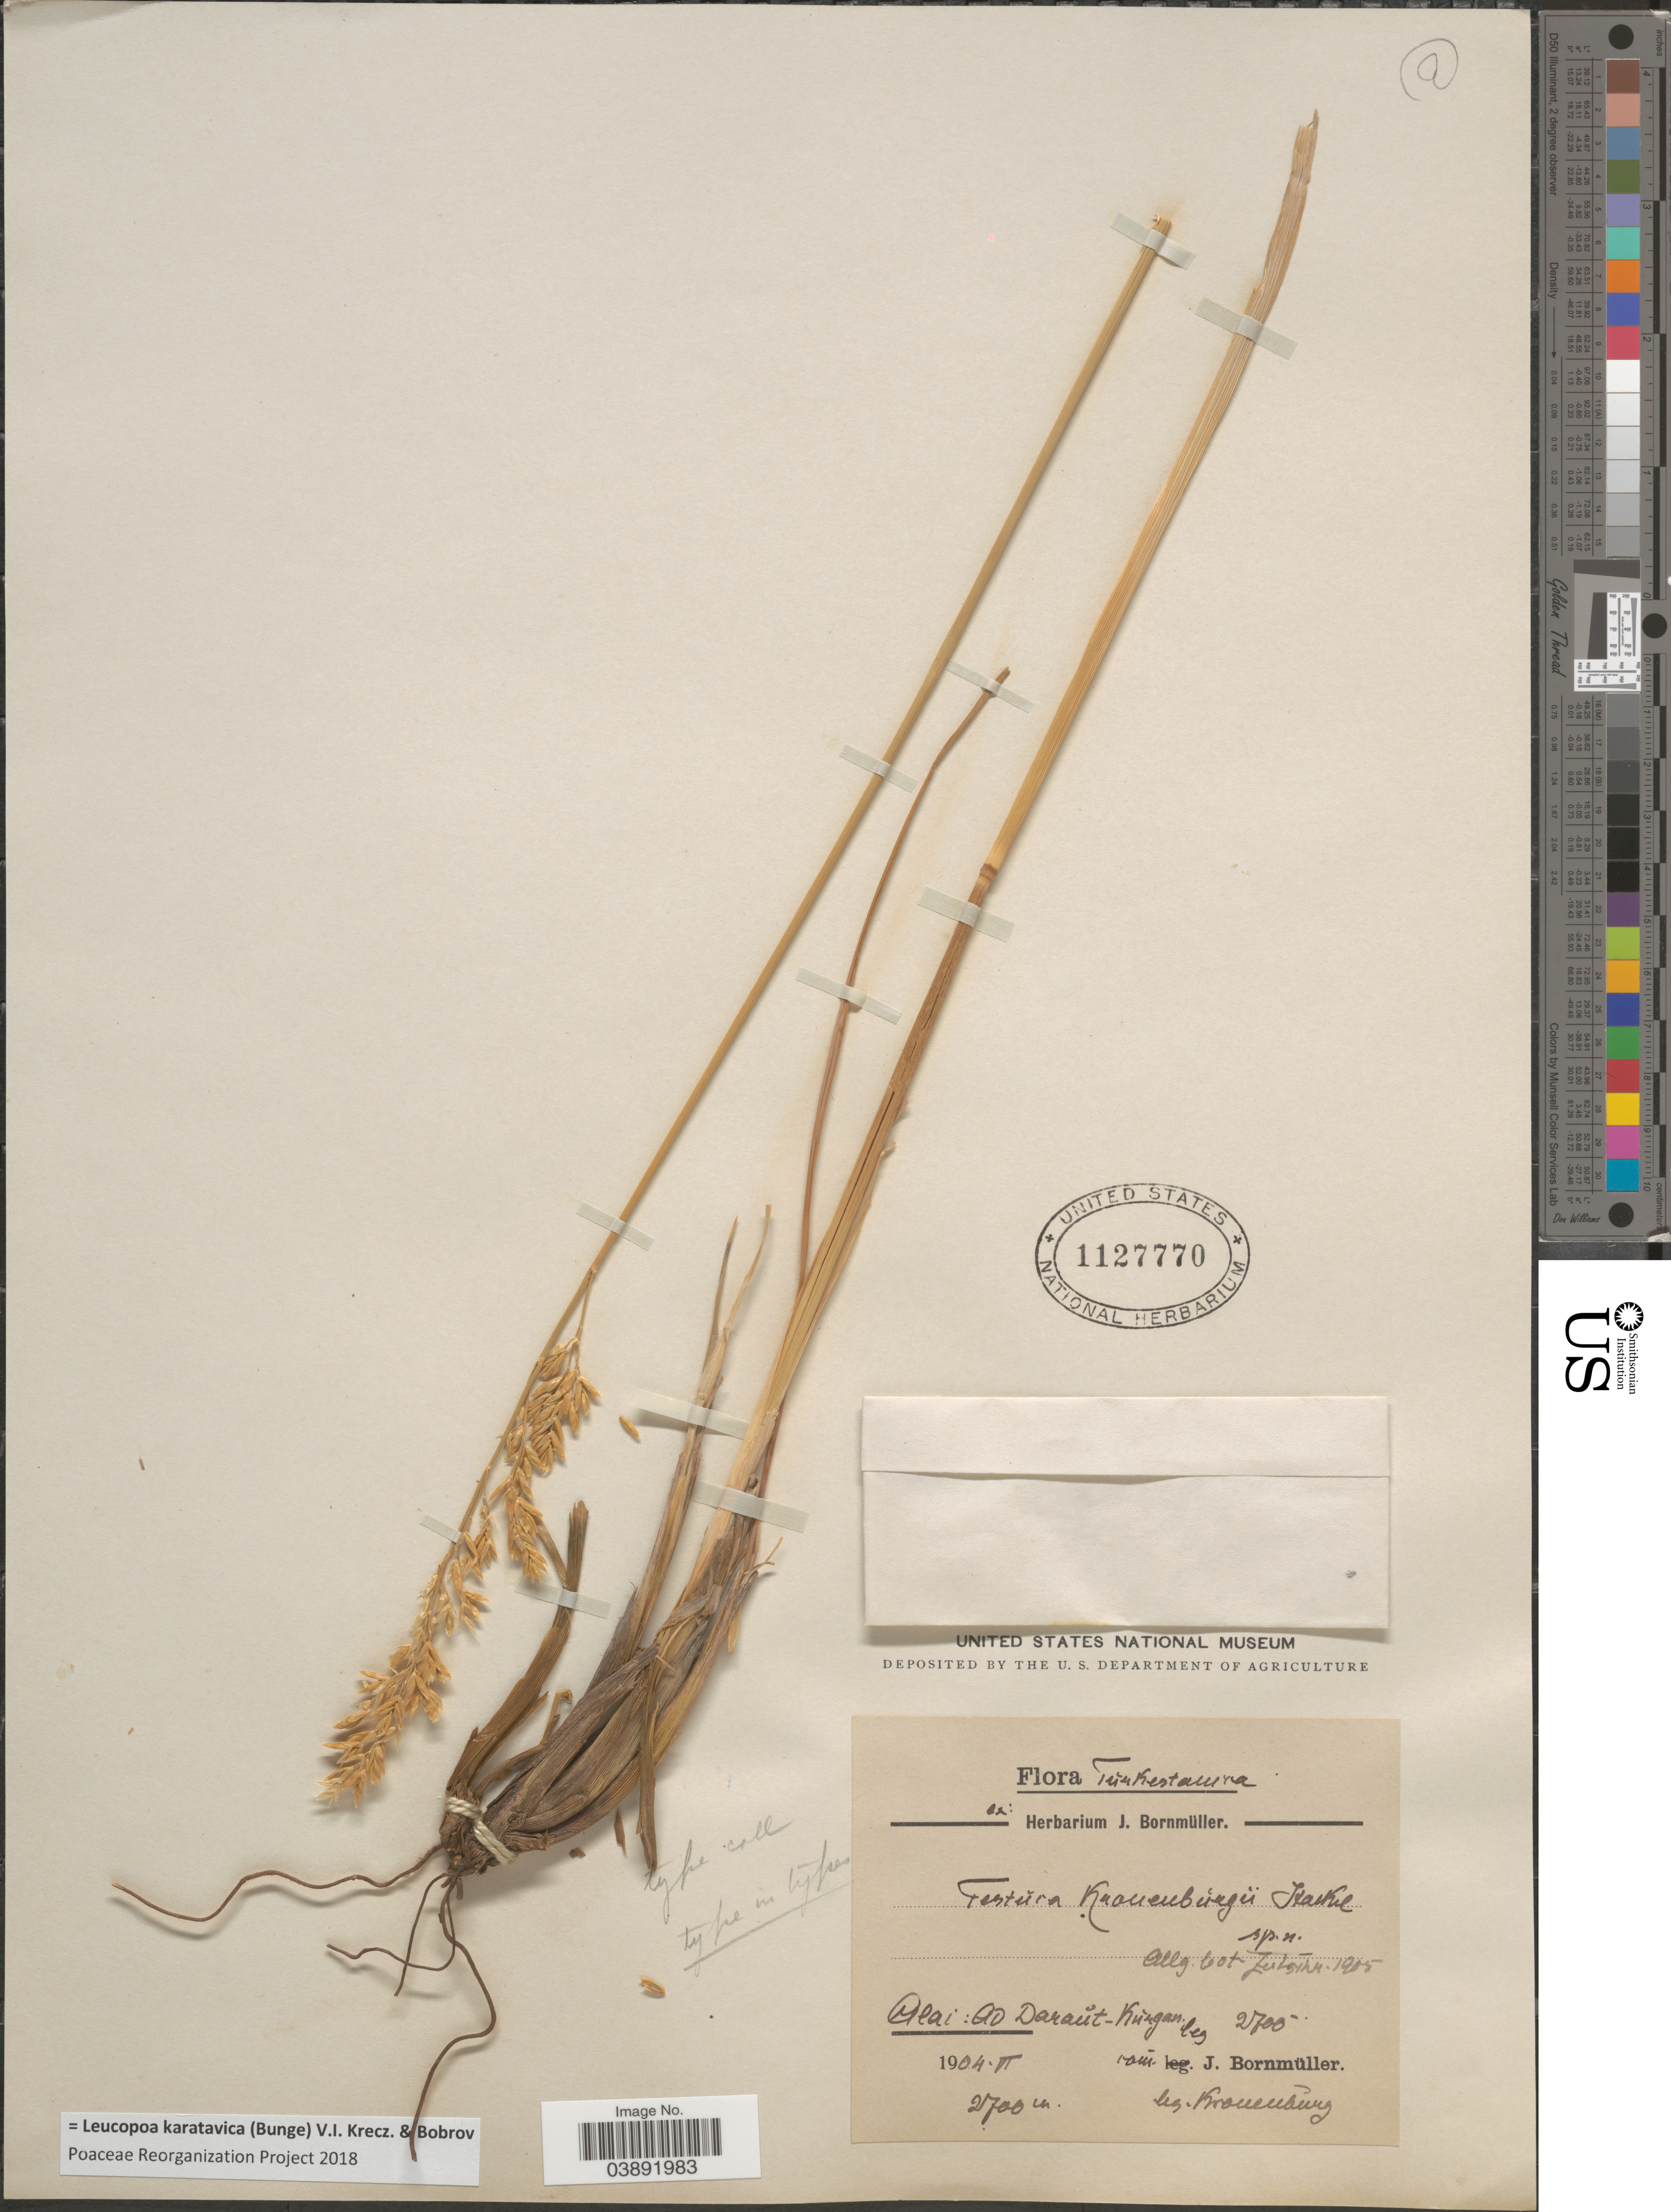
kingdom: Plantae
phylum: Tracheophyta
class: Liliopsida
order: Poales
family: Poaceae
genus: Leucopoa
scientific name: Leucopoa karatavica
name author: (Bunge) V.I. Krecz. & Bobrov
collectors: Kronenburg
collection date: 1904-06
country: Kyrgyzstan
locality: Turkestania. Alai: ad Daraut-Kurgan.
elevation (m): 2700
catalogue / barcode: US 1127770